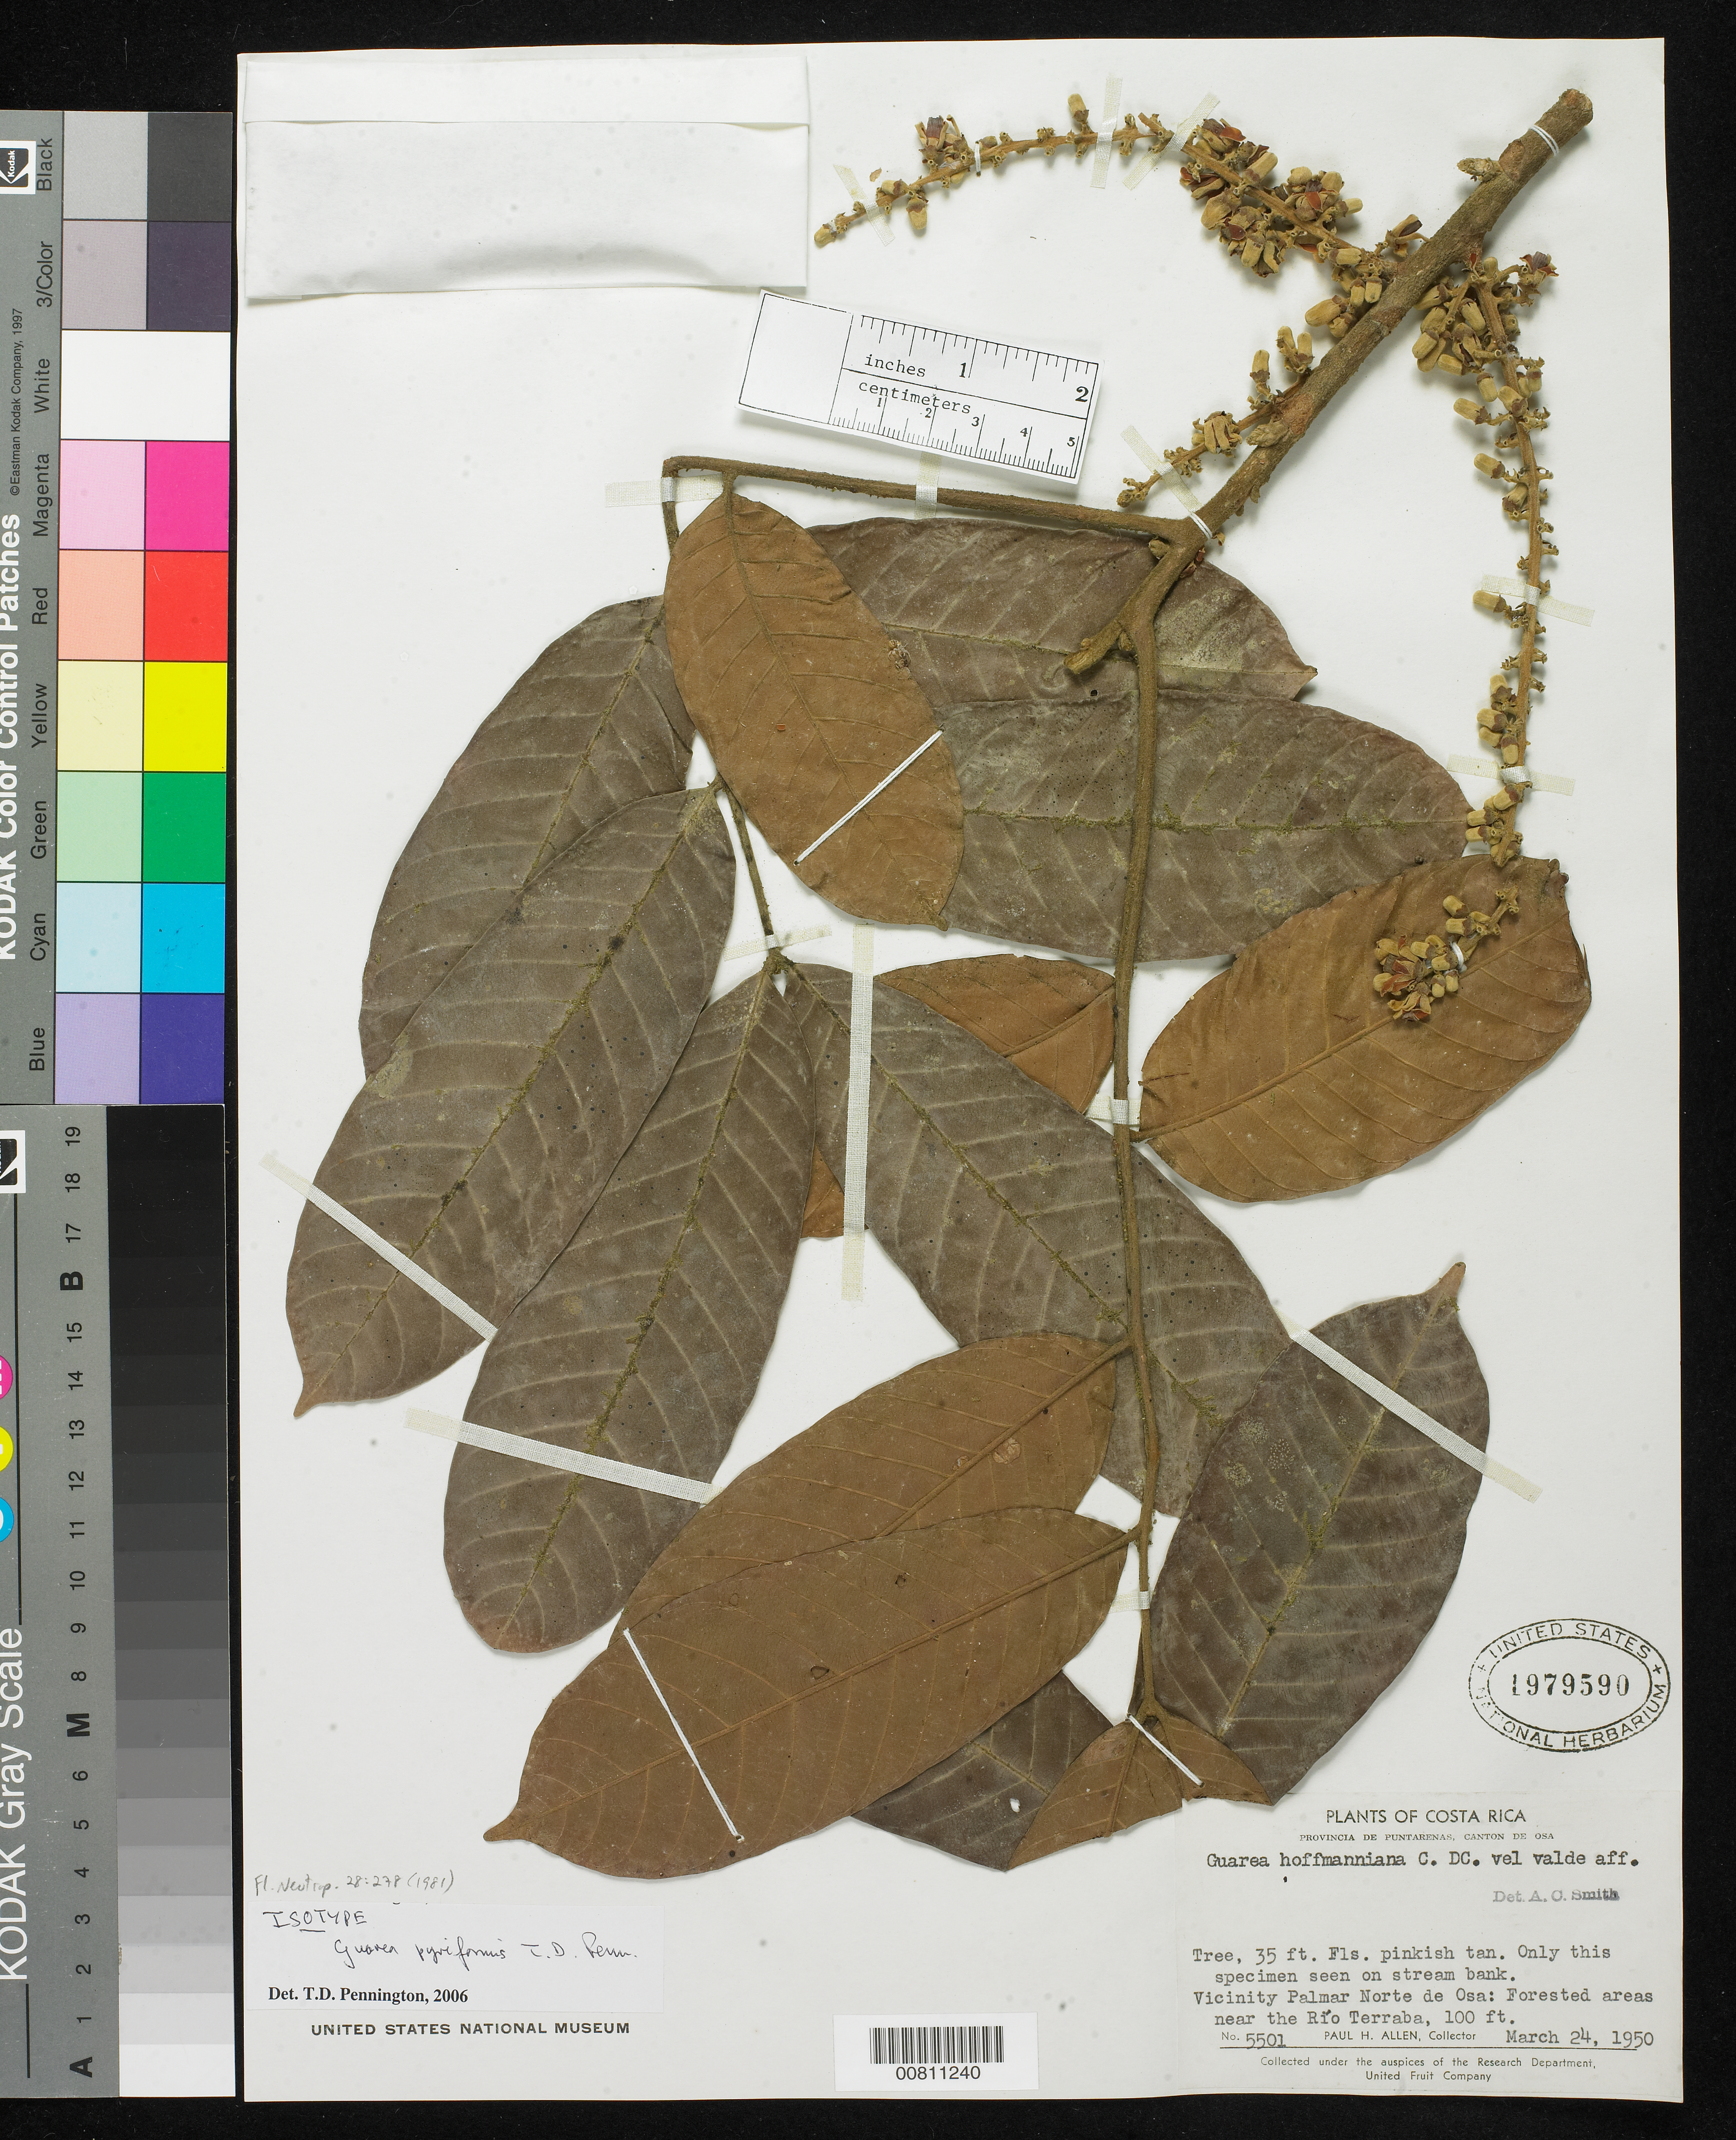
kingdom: Plantae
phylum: Tracheophyta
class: Magnoliopsida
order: Sapindales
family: Meliaceae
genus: Guarea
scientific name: Guarea pyriformis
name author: T.D. Penn.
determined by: Pennington, T. D., (K)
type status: Isotype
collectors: P. H. Allen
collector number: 5501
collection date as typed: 24 Mar 1950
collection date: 1950-03-24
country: Costa Rica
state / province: Puntarenas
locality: Canton de Osa, vicinity Palmer norte de Osa: forested areas near the Río Terraba.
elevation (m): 30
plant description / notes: Holotype at K.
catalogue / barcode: US 1979590